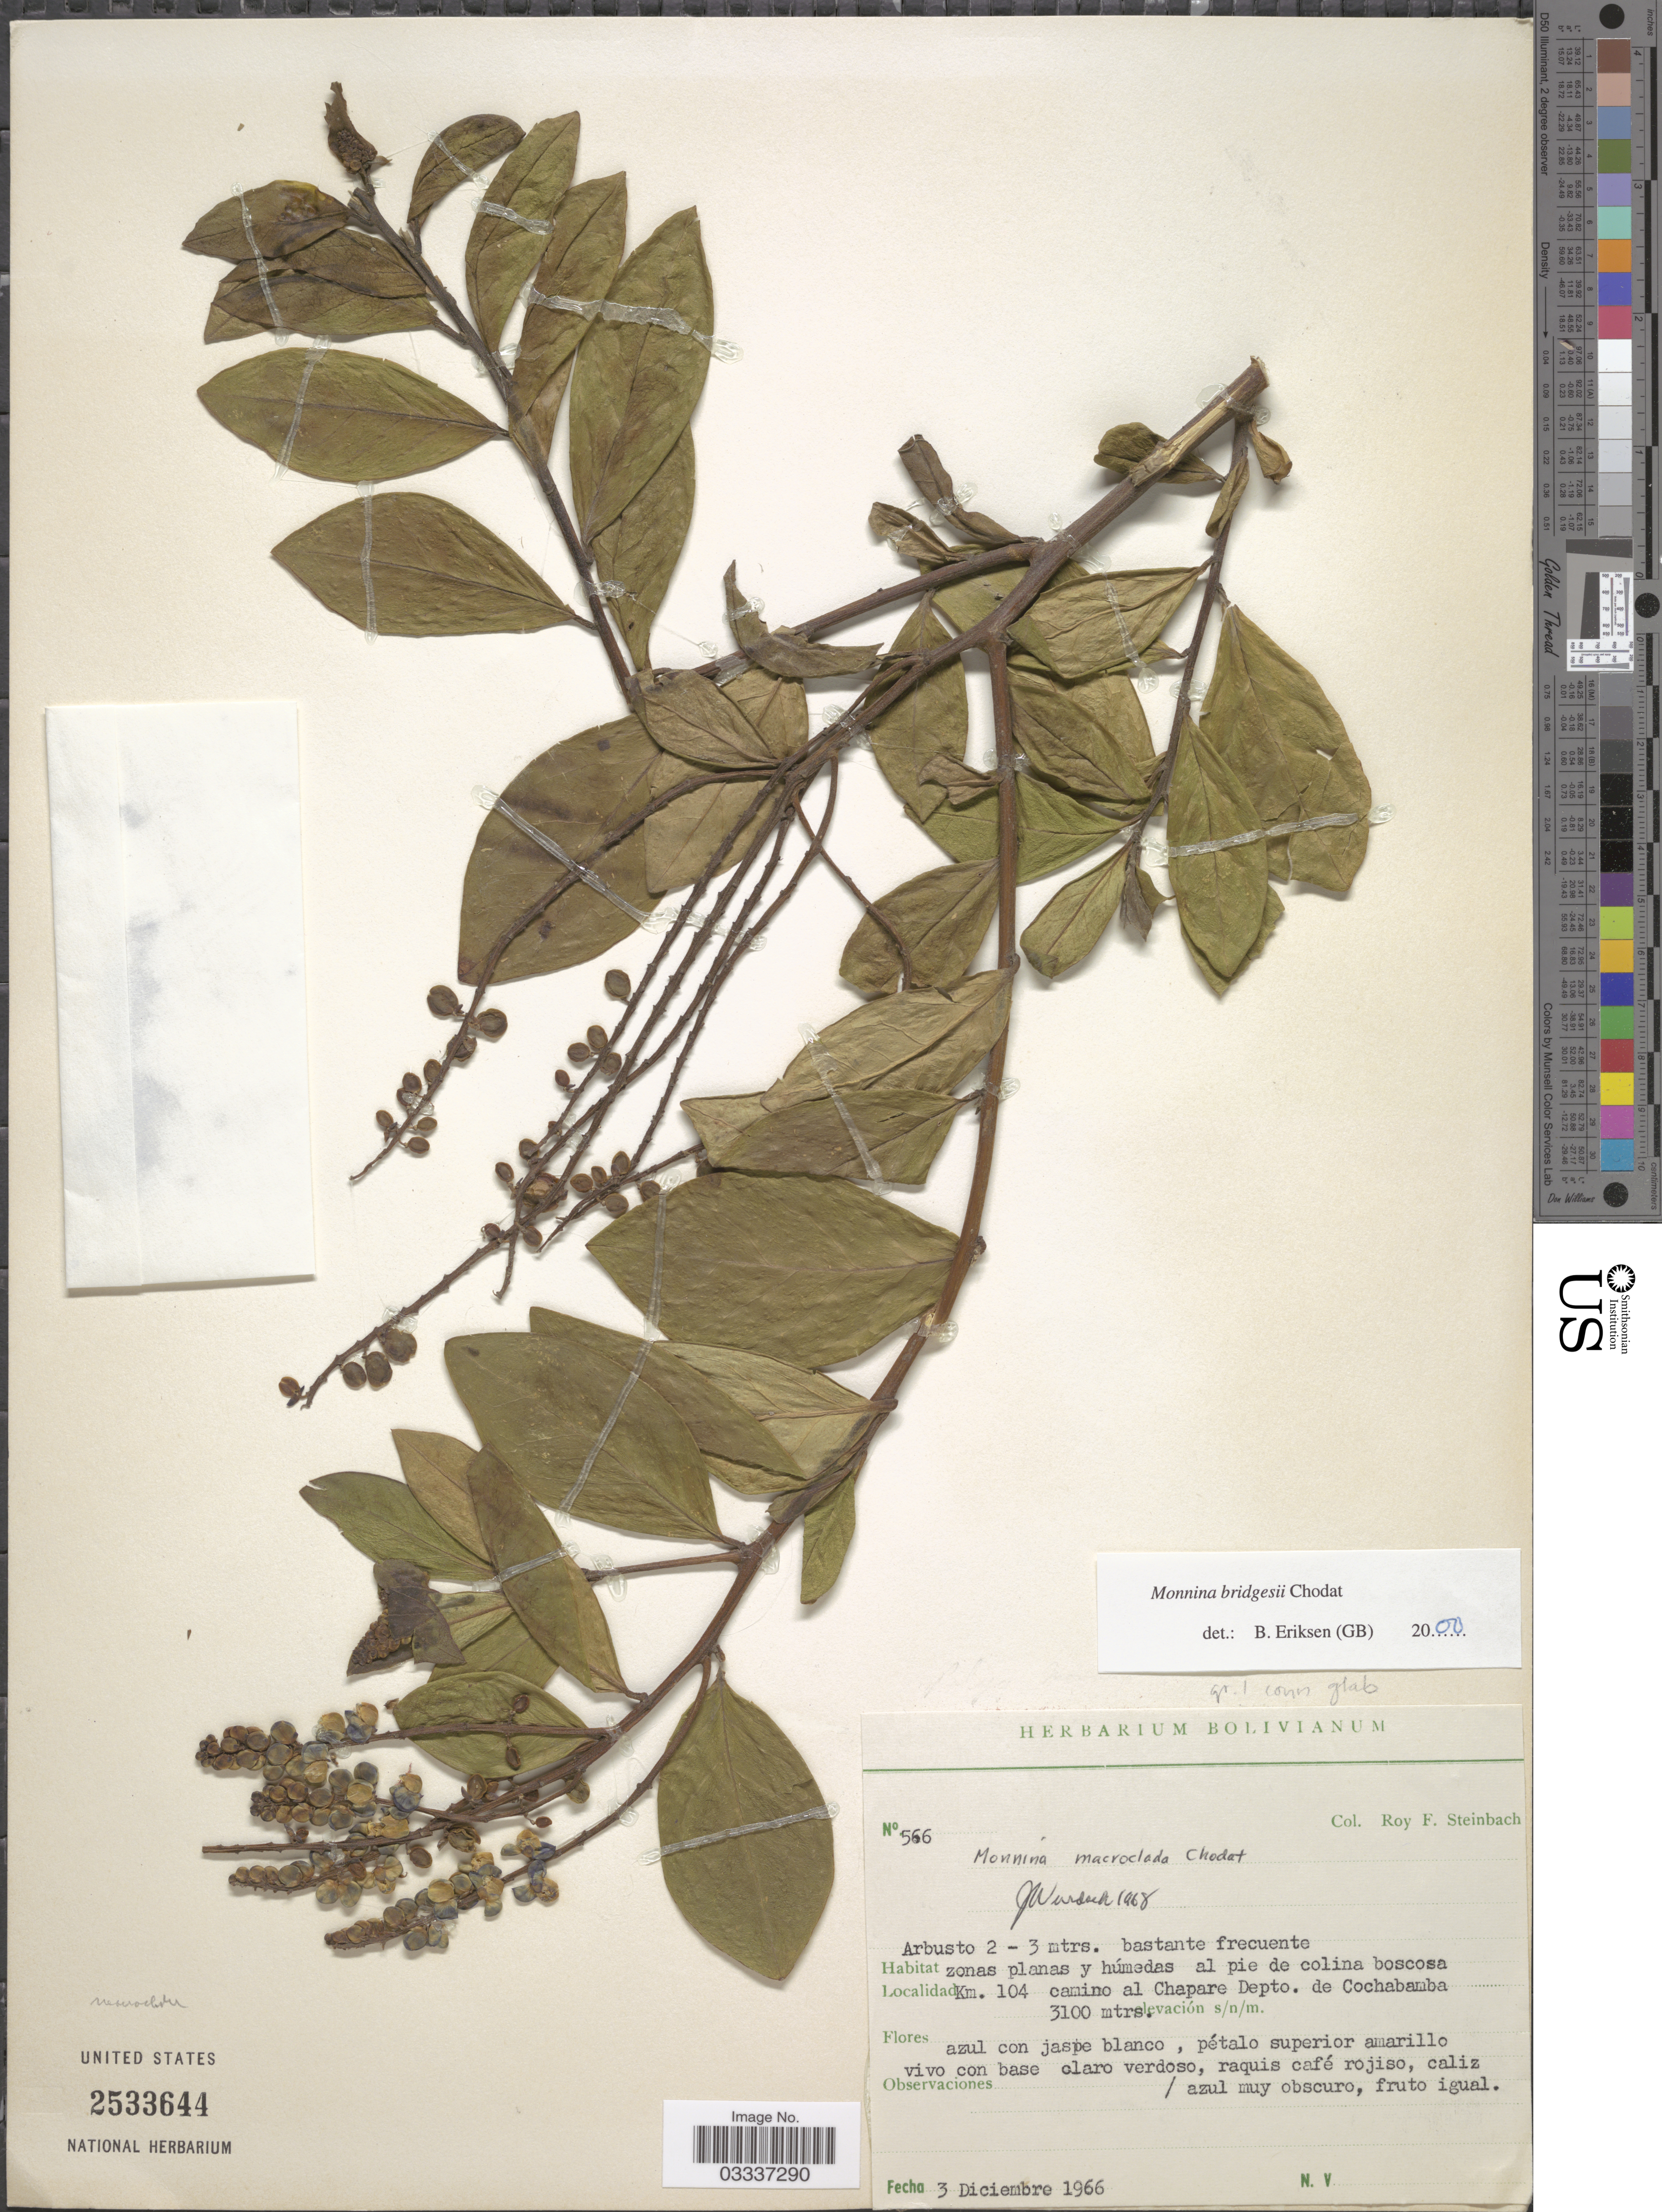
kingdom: Plantae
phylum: Tracheophyta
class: Magnoliopsida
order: Fabales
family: Polygalaceae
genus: Monnina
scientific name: Monnina bridgesii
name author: Chodat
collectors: R. F. Steinbach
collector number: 566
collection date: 1966-12-03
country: Bolivia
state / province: Cochabamba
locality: Km. 104 camino al Chapare Depto. de Cochabamba.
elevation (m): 3100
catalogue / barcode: US 2533644